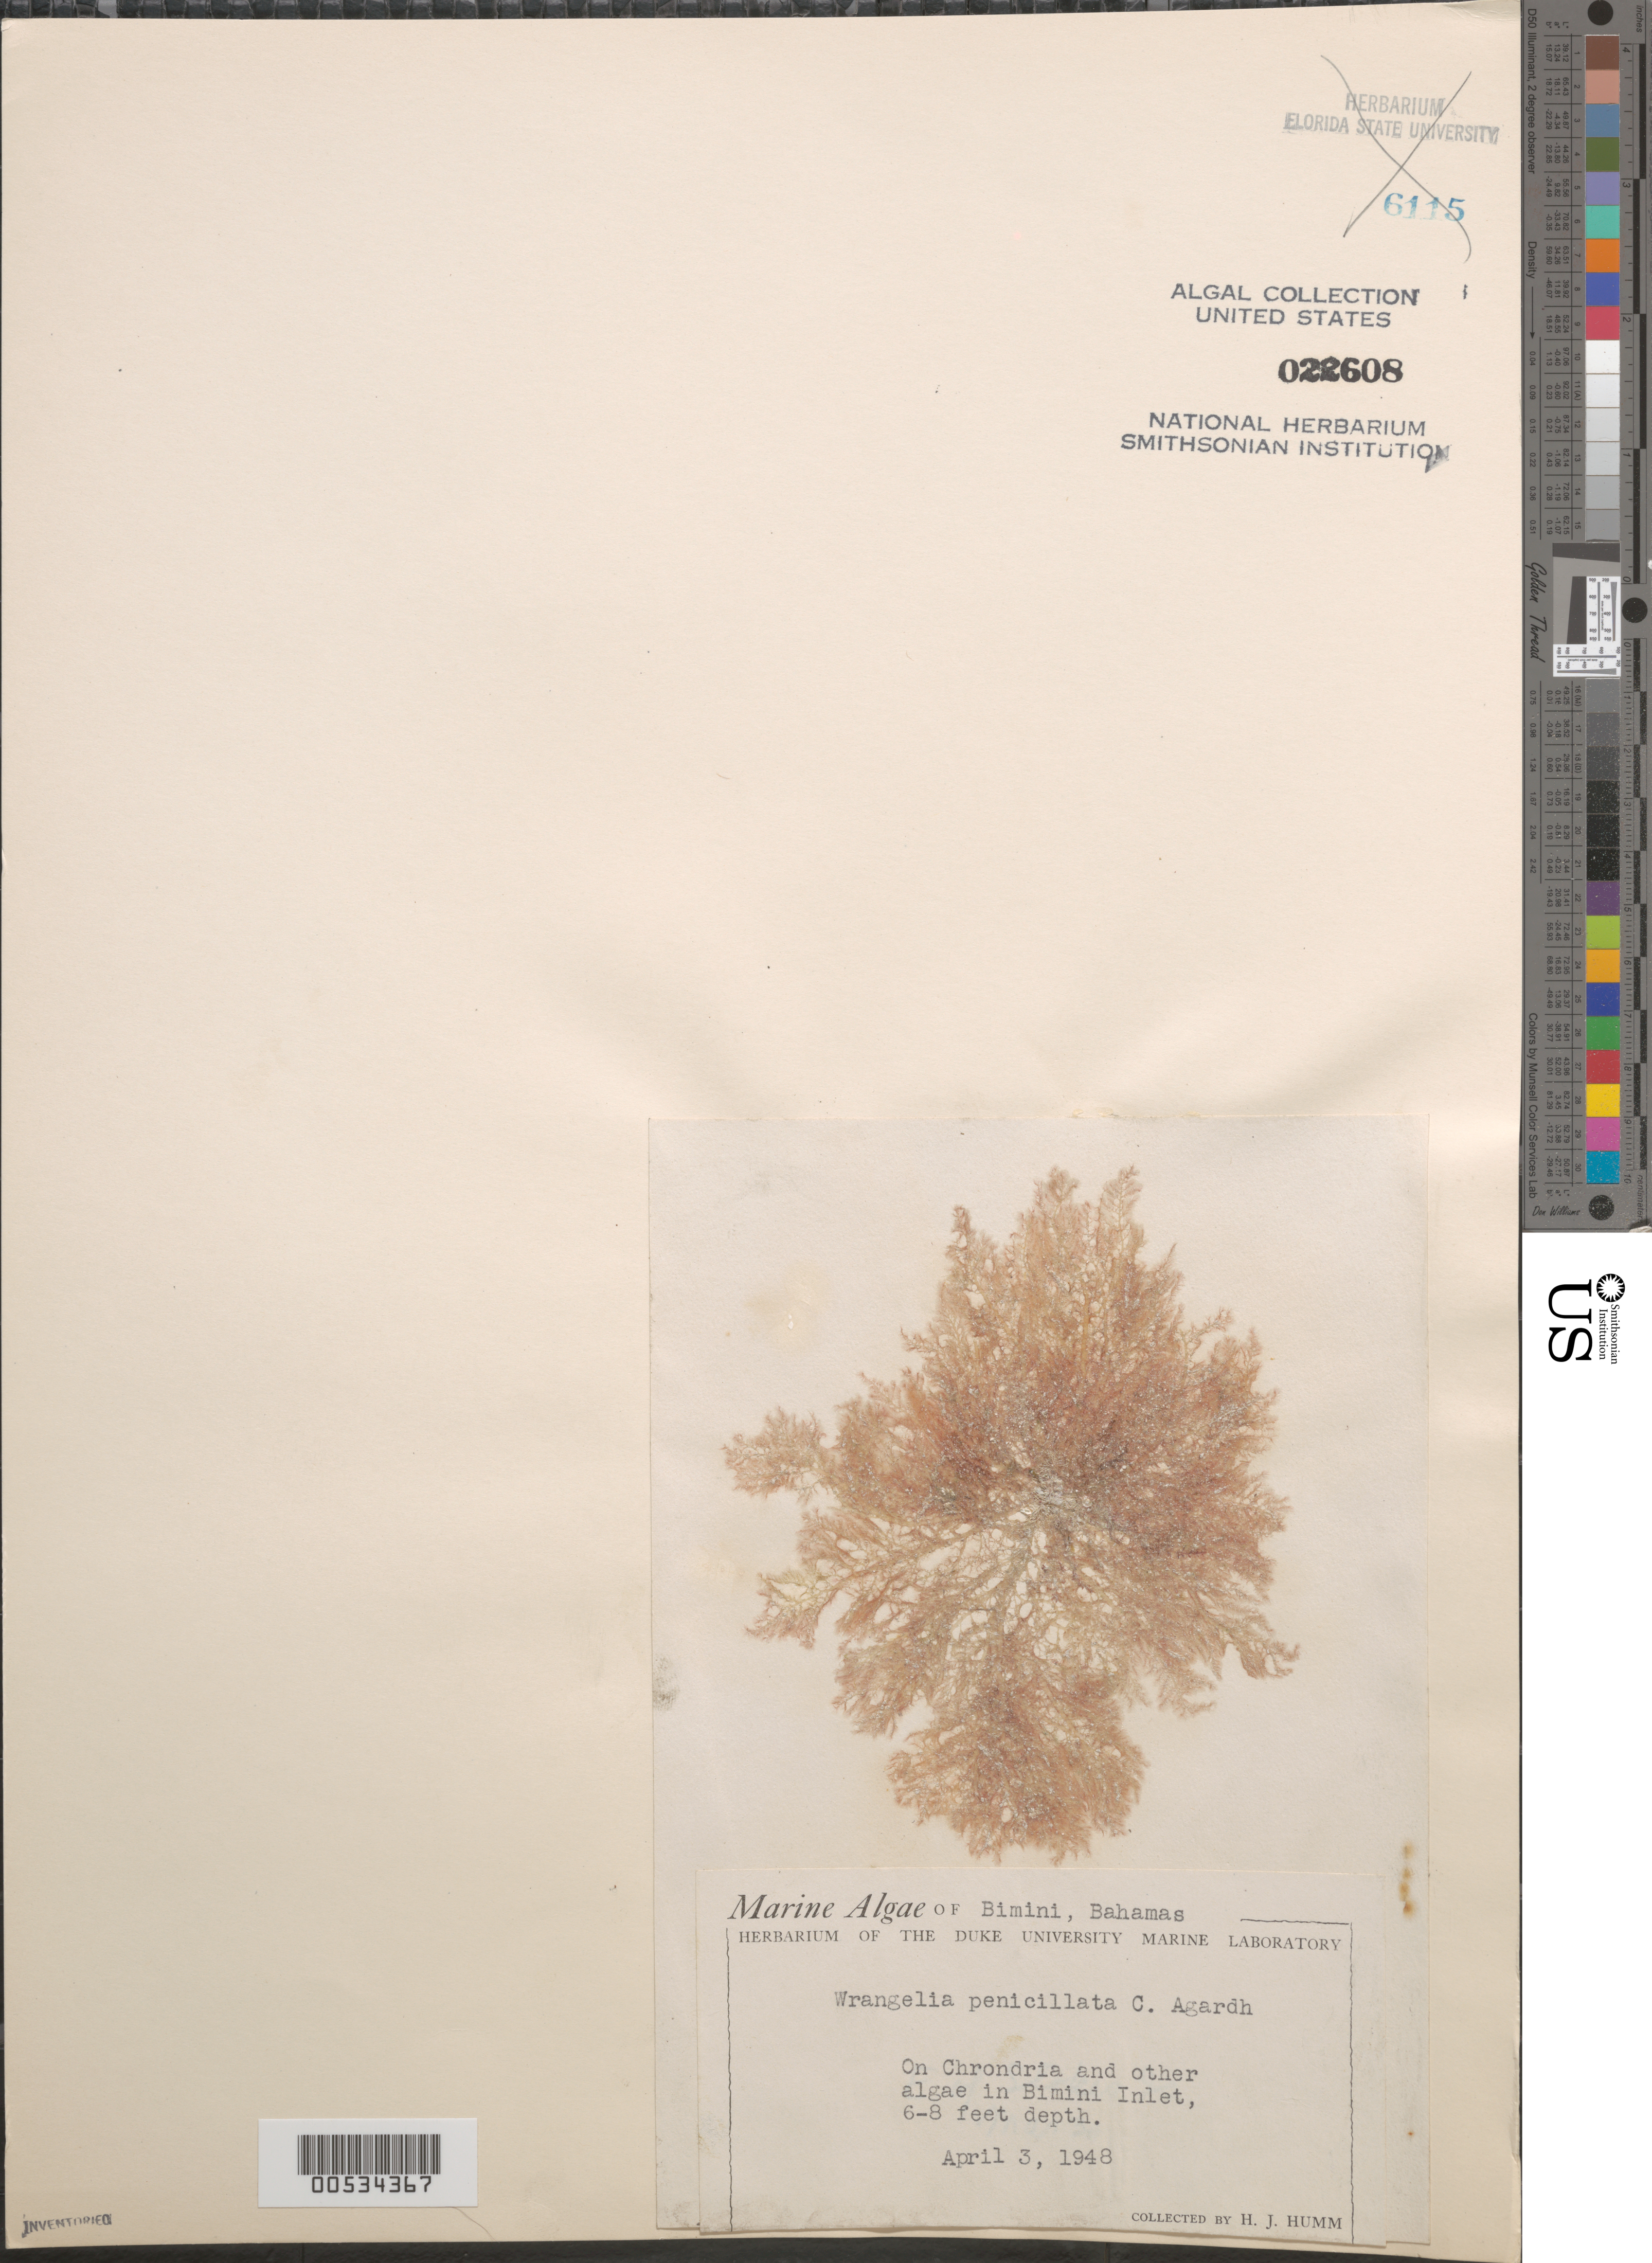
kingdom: Plantae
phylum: Rhodophyta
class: Florideophyceae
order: Ceramiales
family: Wrangeliaceae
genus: Wrangelia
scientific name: Wrangelia penicillata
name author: (C. Agardh) C. Agardh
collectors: H. J. Humm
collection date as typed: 03 Apr 1948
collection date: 1948-04-03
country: Bahamas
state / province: Biminis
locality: Bimini inlet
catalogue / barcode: US 22608